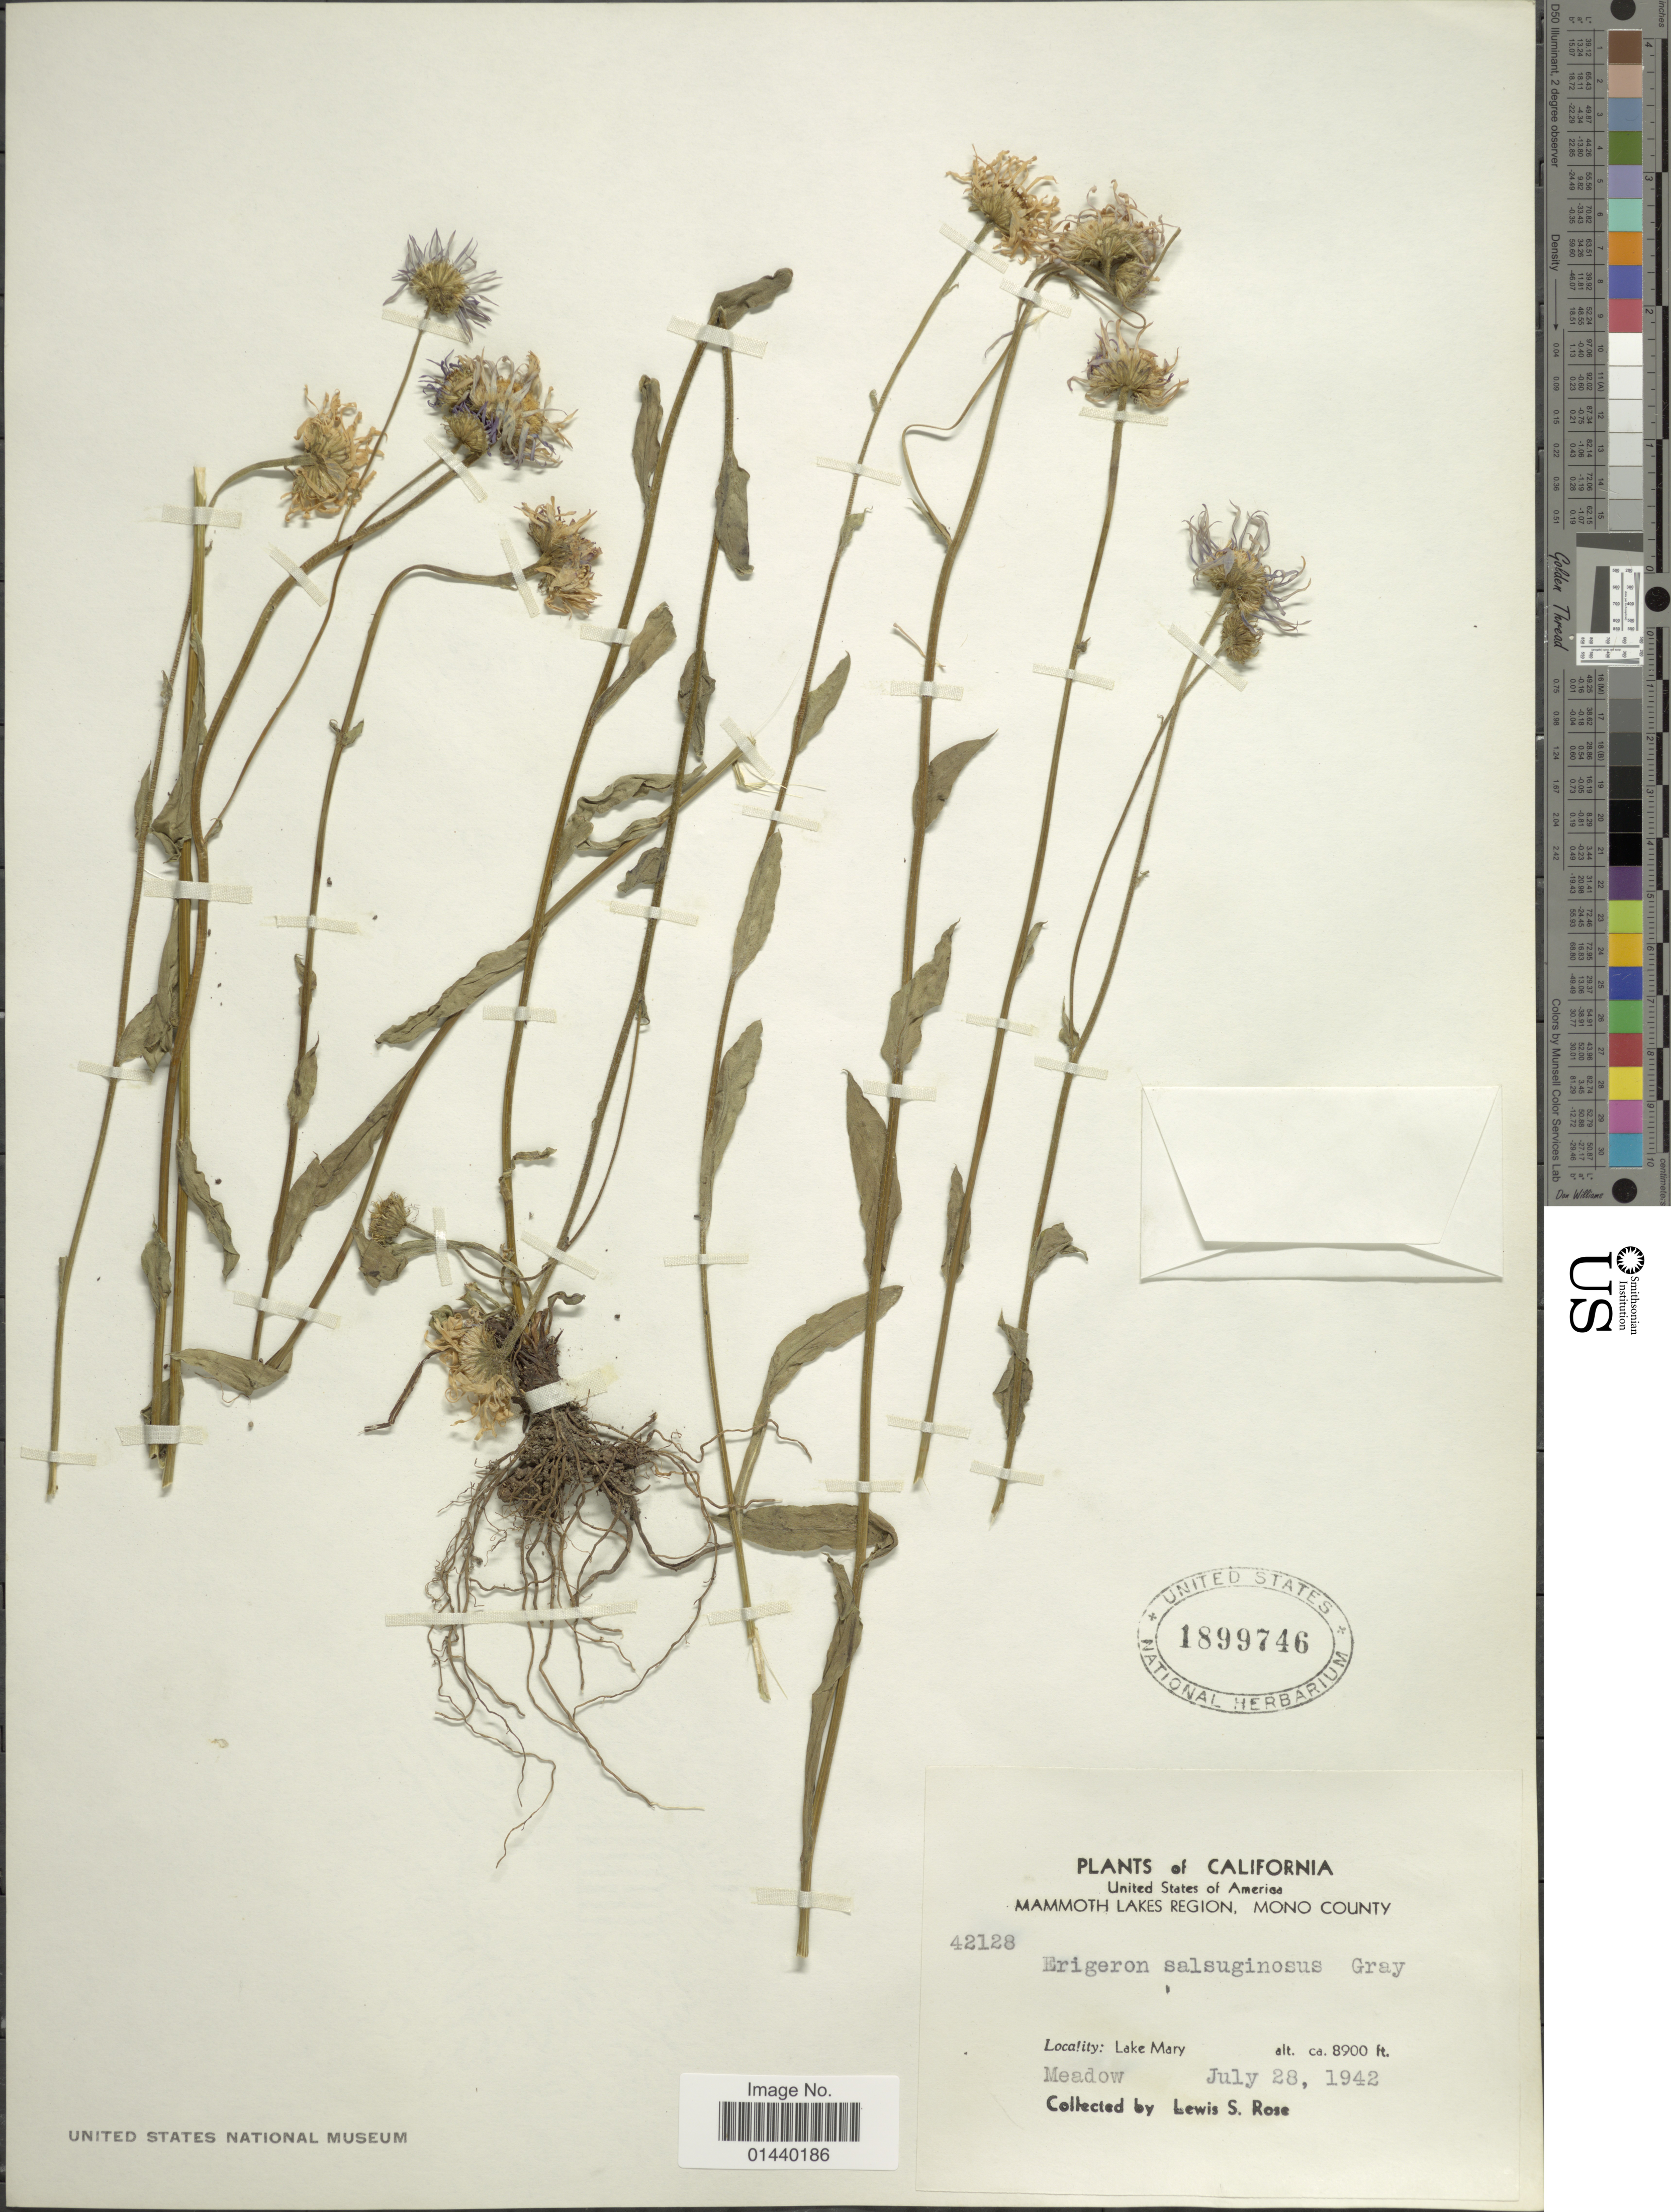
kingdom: Plantae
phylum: Tracheophyta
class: Magnoliopsida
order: Asterales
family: Asteraceae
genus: Erigeron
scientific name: Erigeron salsuginosus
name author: (Richardson ex R. Br.) A. Gray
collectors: L. S. Rose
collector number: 42128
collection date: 1942-07-28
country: United States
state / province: California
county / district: Mono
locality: Mammoth Lakes Region, Mono County. Lake Mary. Meadow.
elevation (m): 2713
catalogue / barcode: US 1899746